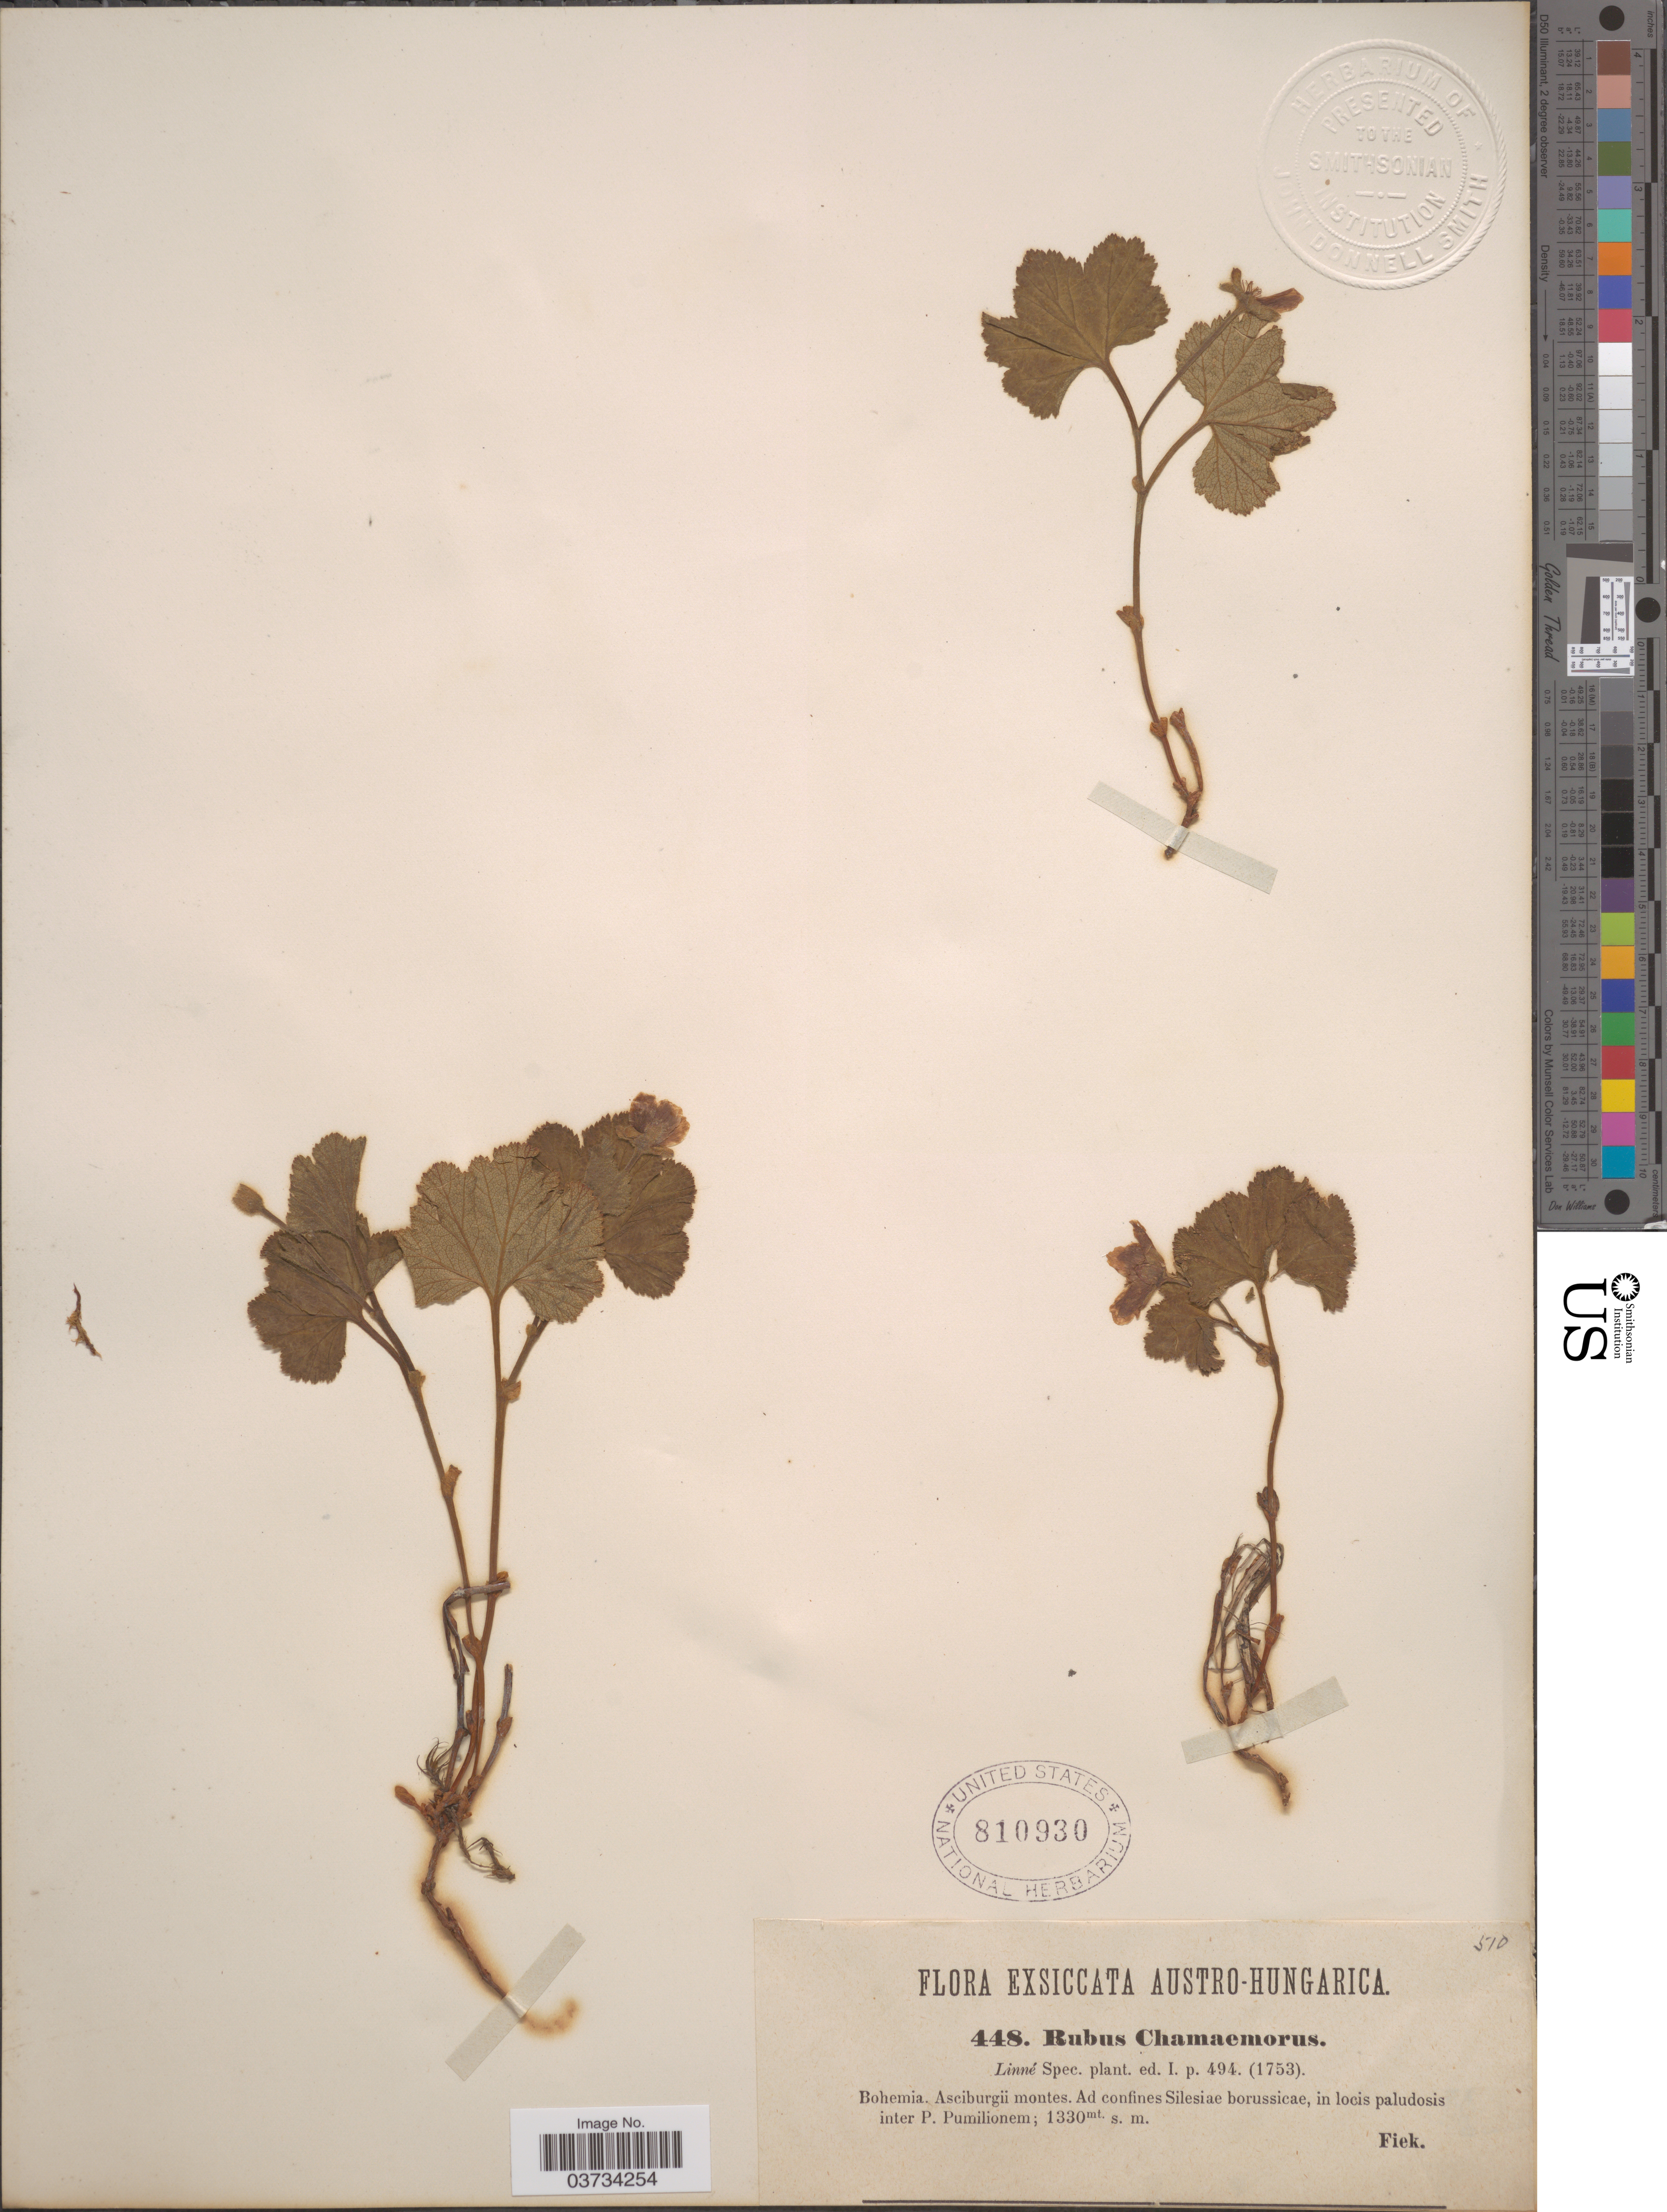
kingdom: Plantae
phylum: Tracheophyta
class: Magnoliopsida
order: Rosales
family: Rosaceae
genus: Rubus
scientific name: Rubus chamaemorus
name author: L.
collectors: Fiek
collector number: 448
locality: Austro-Hungarica. Bohemia. Asciburgii montes. Ad confines Silesiae borussicae, in locis paludosis inter P. Pumilionem.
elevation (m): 1330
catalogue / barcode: US 810930